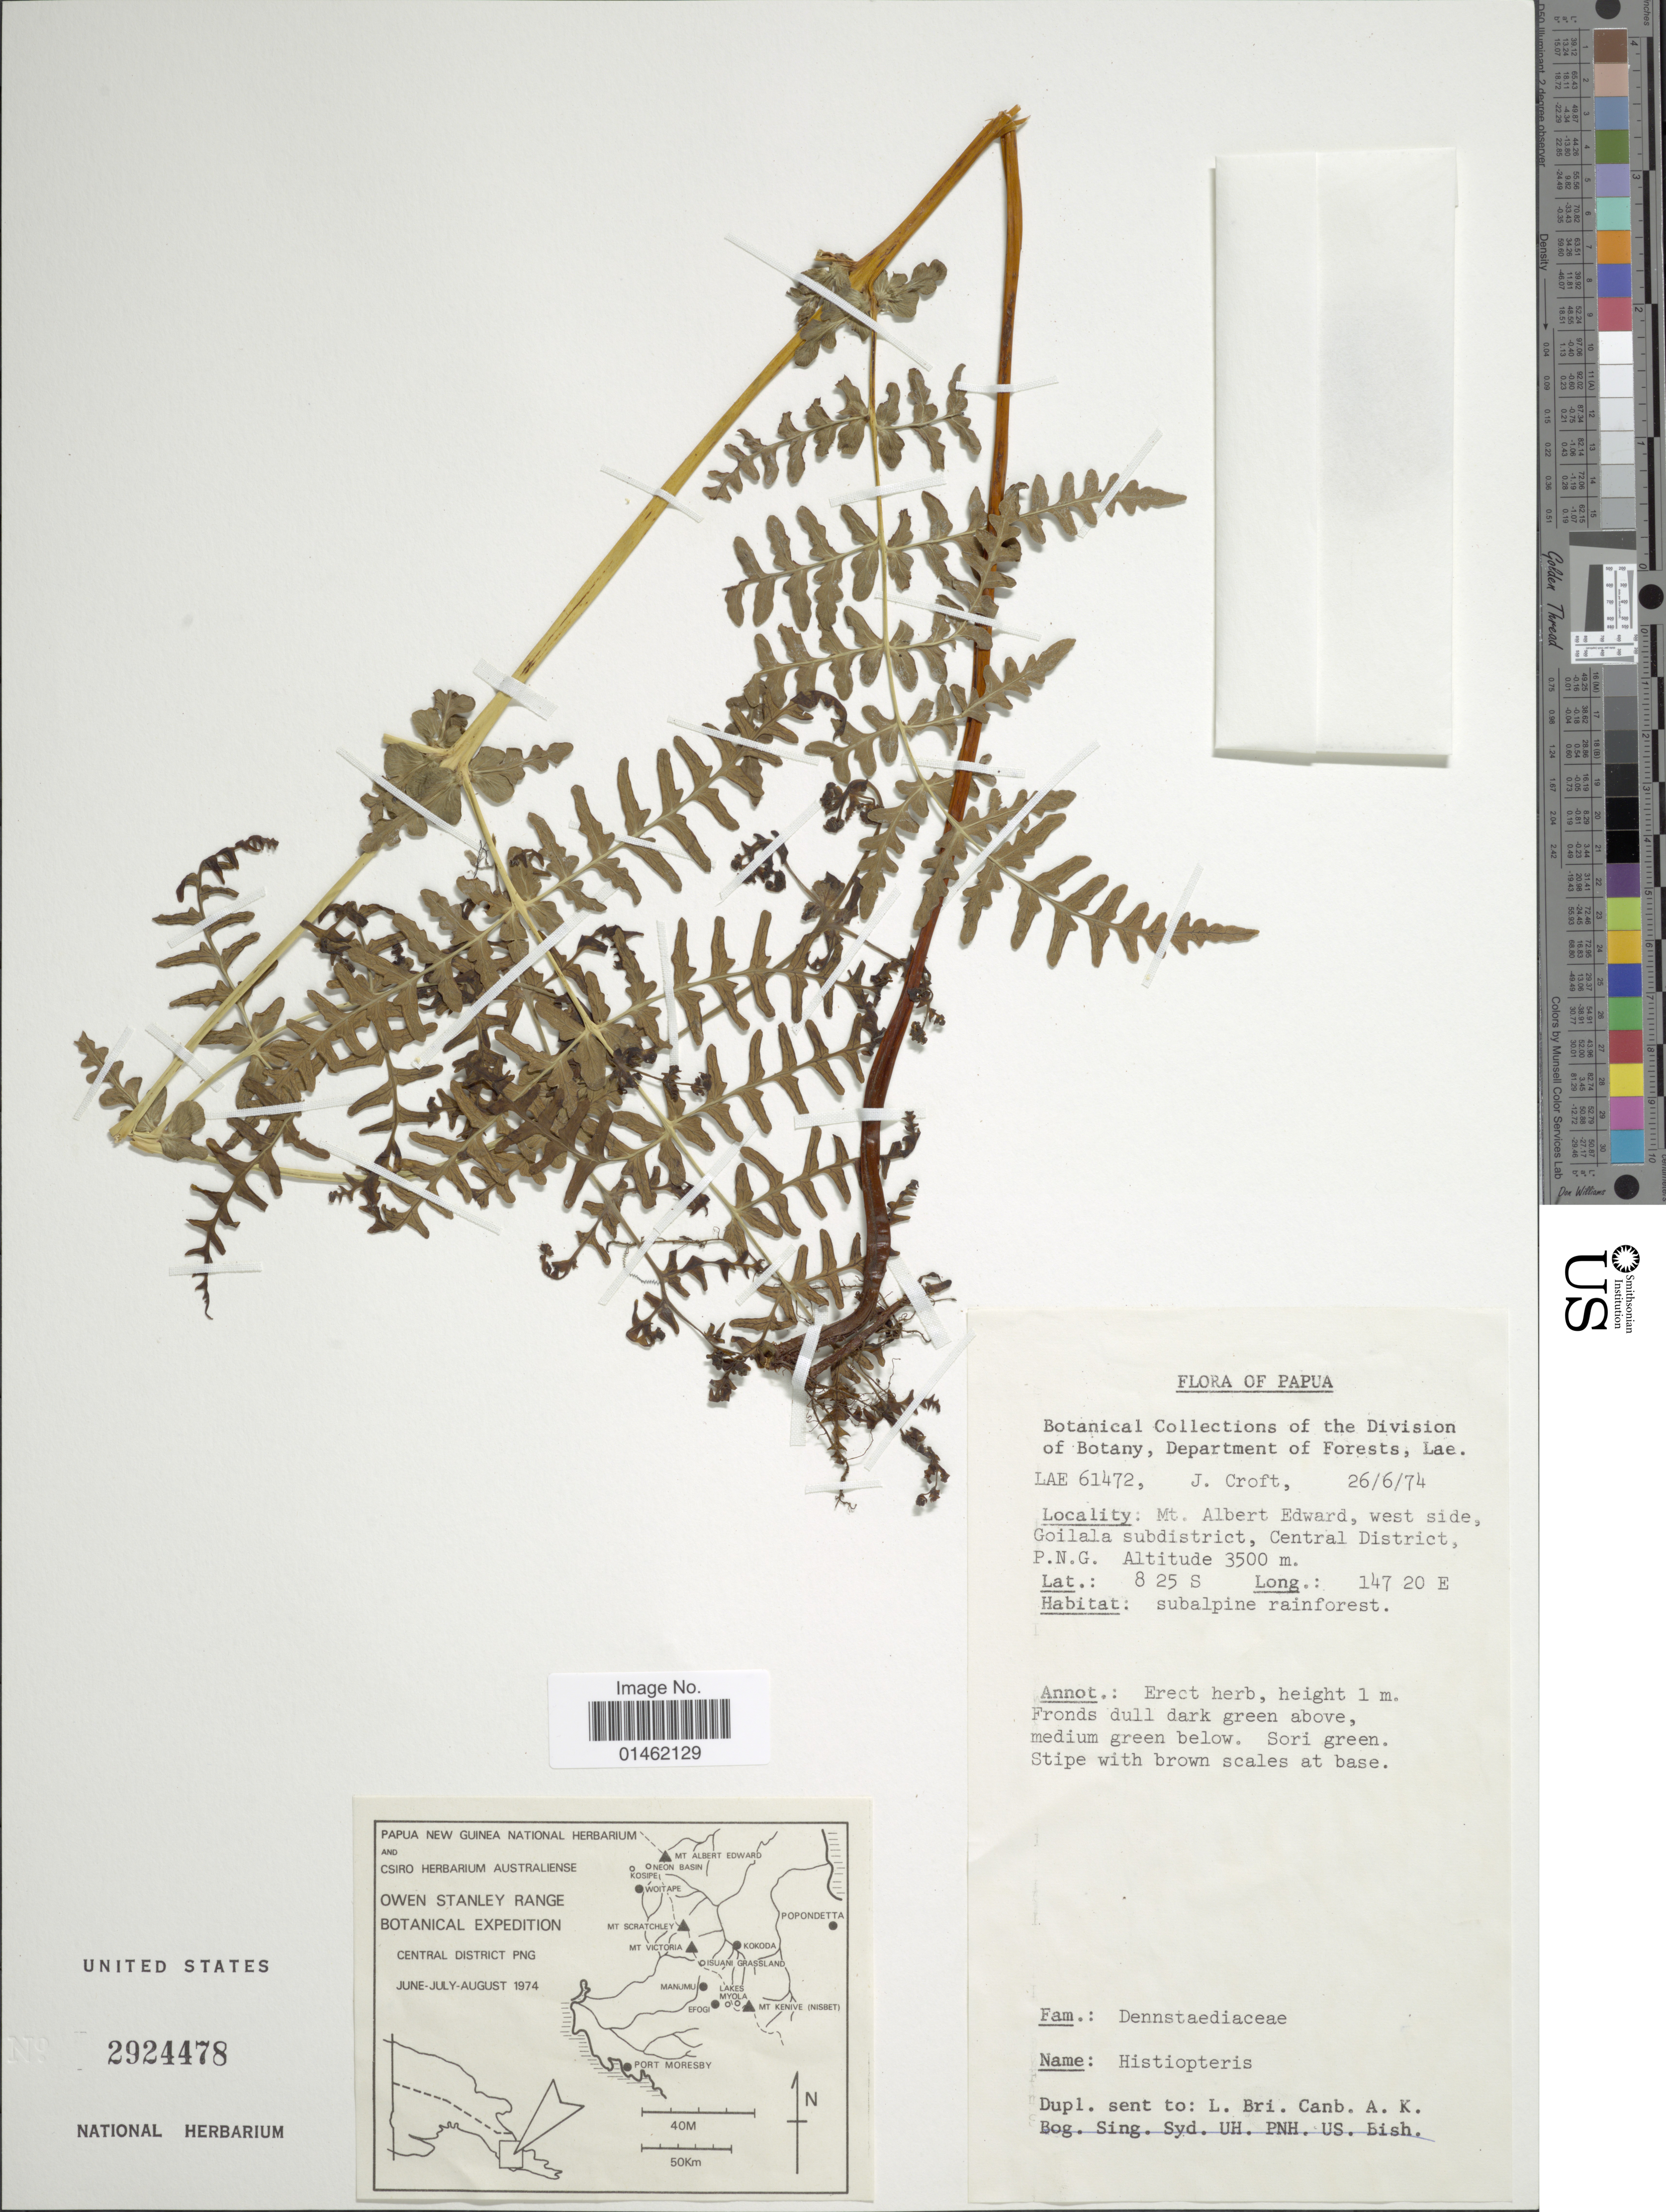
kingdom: Plantae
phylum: Tracheophyta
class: Polypodiopsida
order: Polypodiales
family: Dennstaedtiaceae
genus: Histiopteris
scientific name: Histiopteris sp.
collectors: J. R. Croft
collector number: LAE 61472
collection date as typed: Transcribed d/m/y: 26/6/74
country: Papua New Guinea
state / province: Central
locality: Mt. Albert Edward, west side, Goilala subdistrict, Central District, P.N.G.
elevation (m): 3500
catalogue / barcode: US 2924478